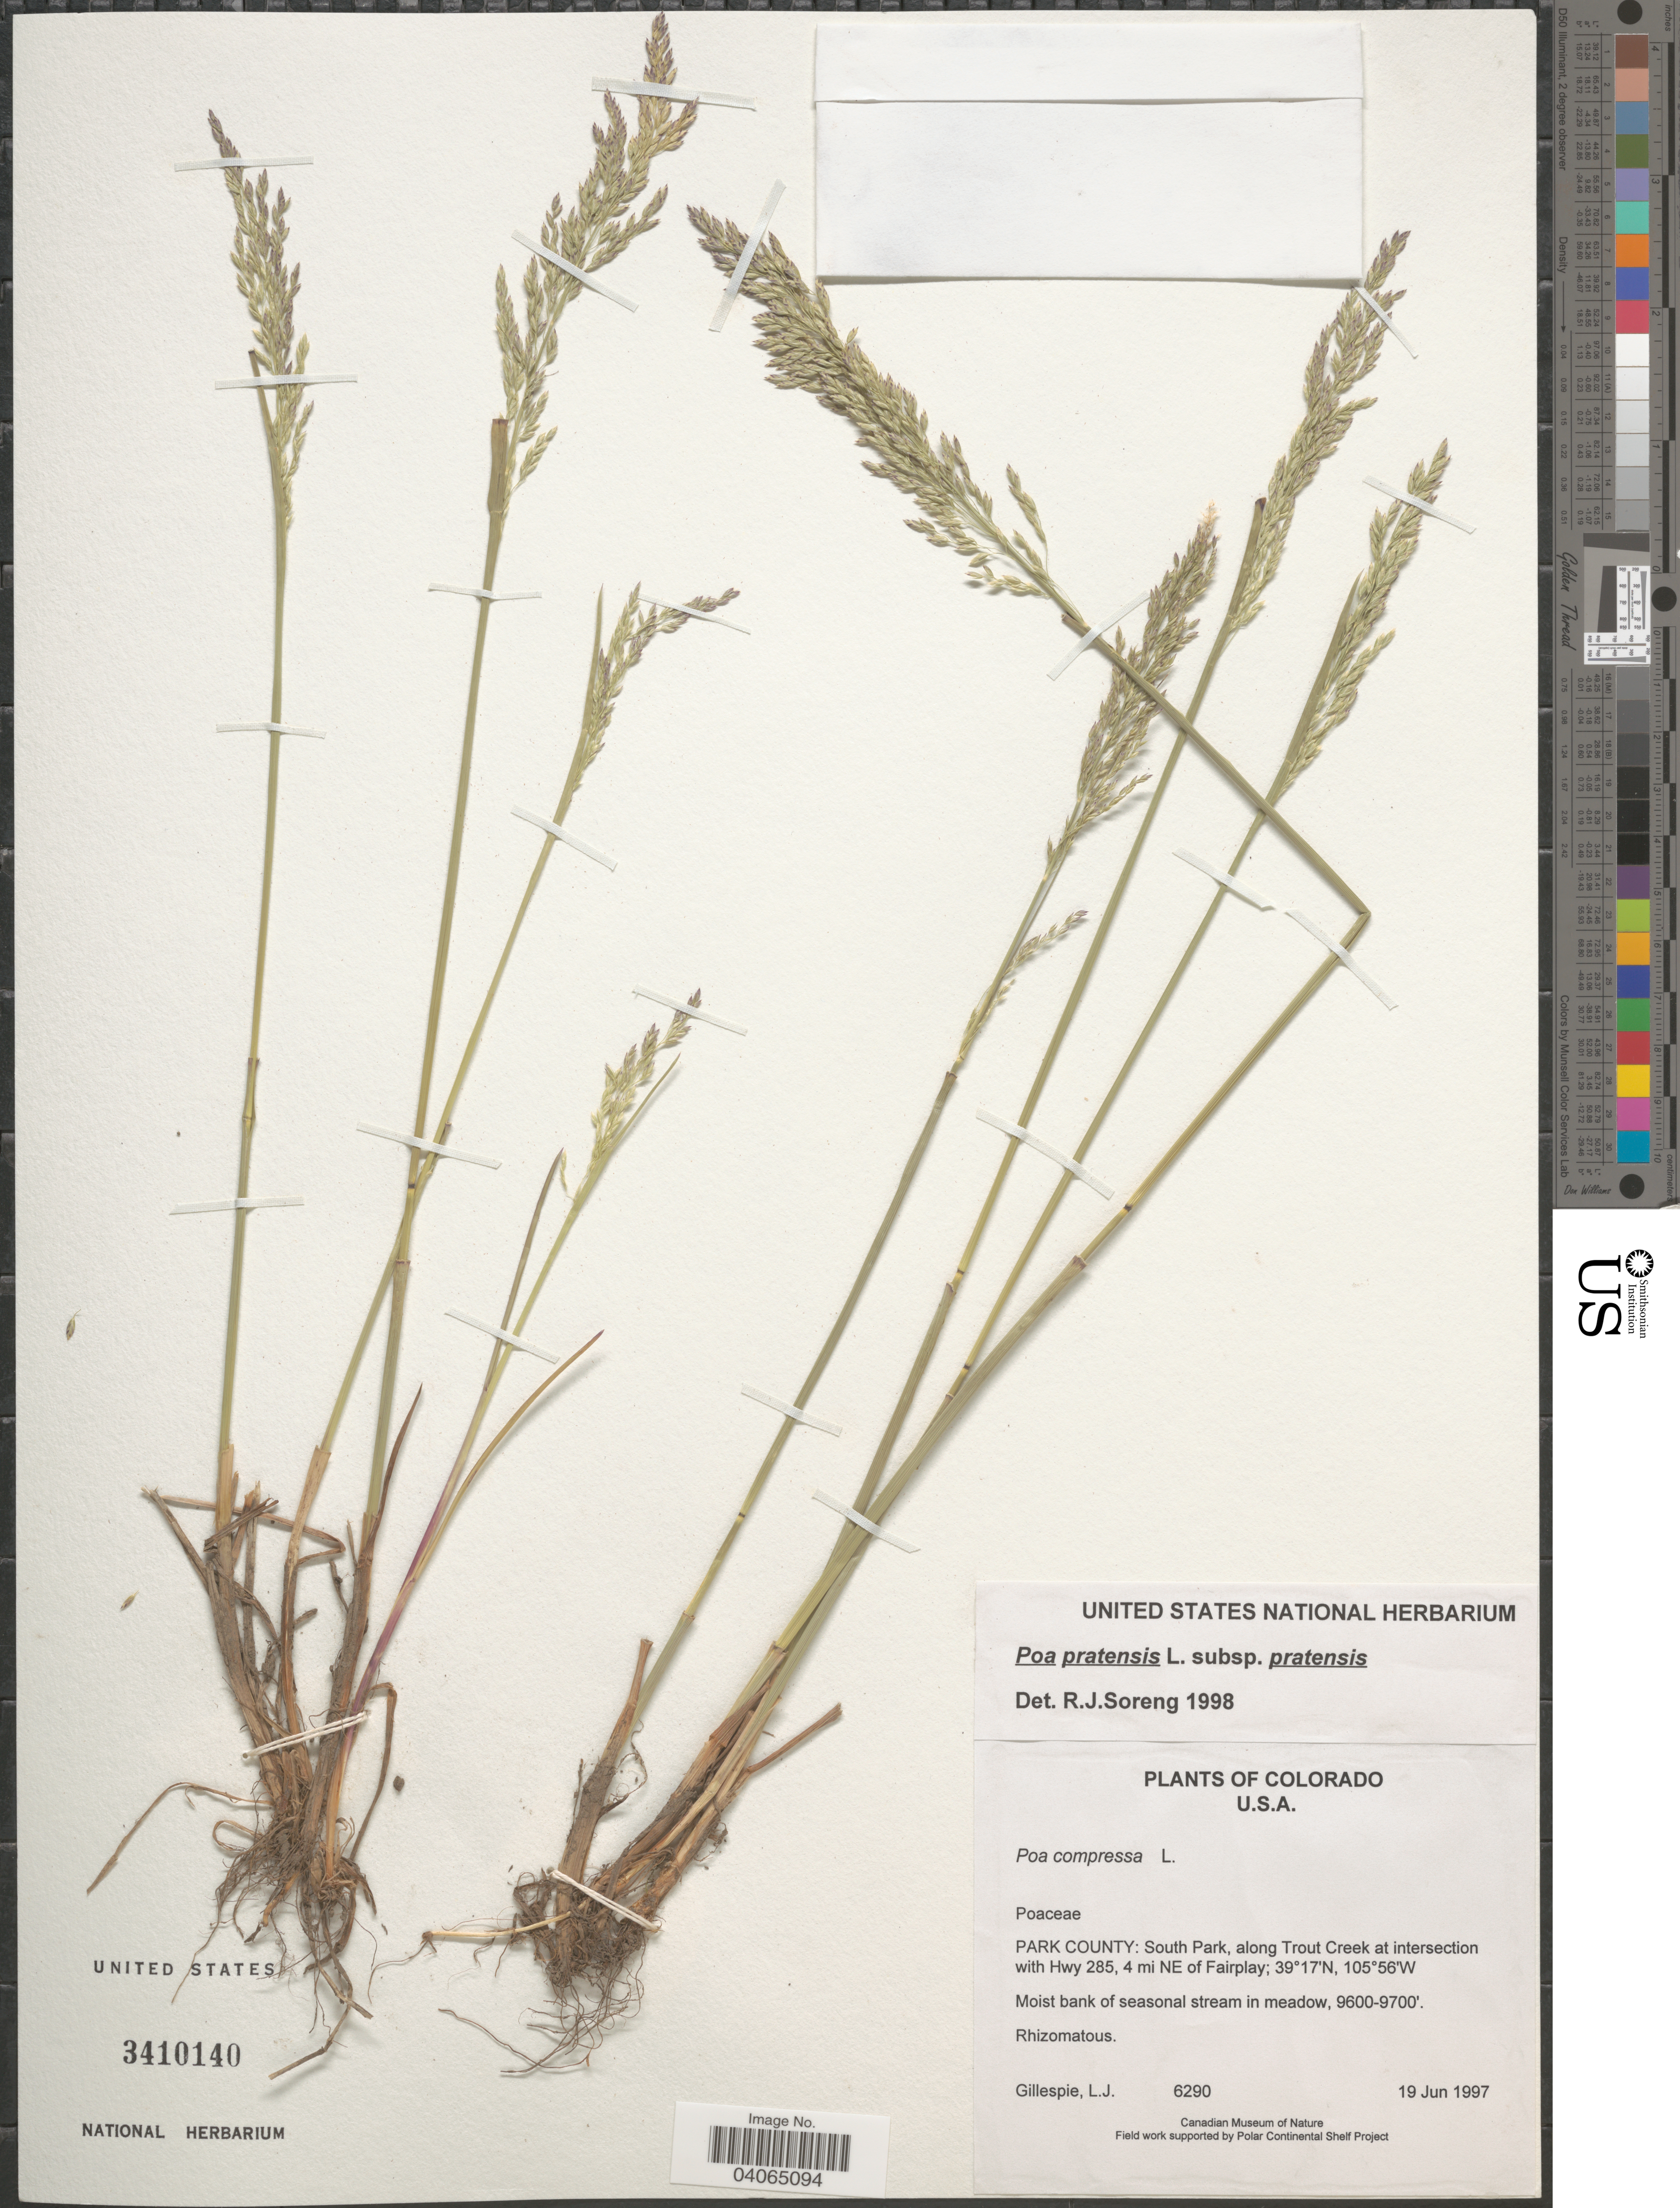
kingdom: Plantae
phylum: Tracheophyta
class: Liliopsida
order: Poales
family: Poaceae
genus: Poa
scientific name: Poa pratensis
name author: L.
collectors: L. Gillespie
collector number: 6290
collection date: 1997-06-19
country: United States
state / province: Colorado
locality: Park County: South Park, along Trout Creek at intersection with Hwy 285, 4 mi NE of Fairplay.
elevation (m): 2926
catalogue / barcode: US 3410140